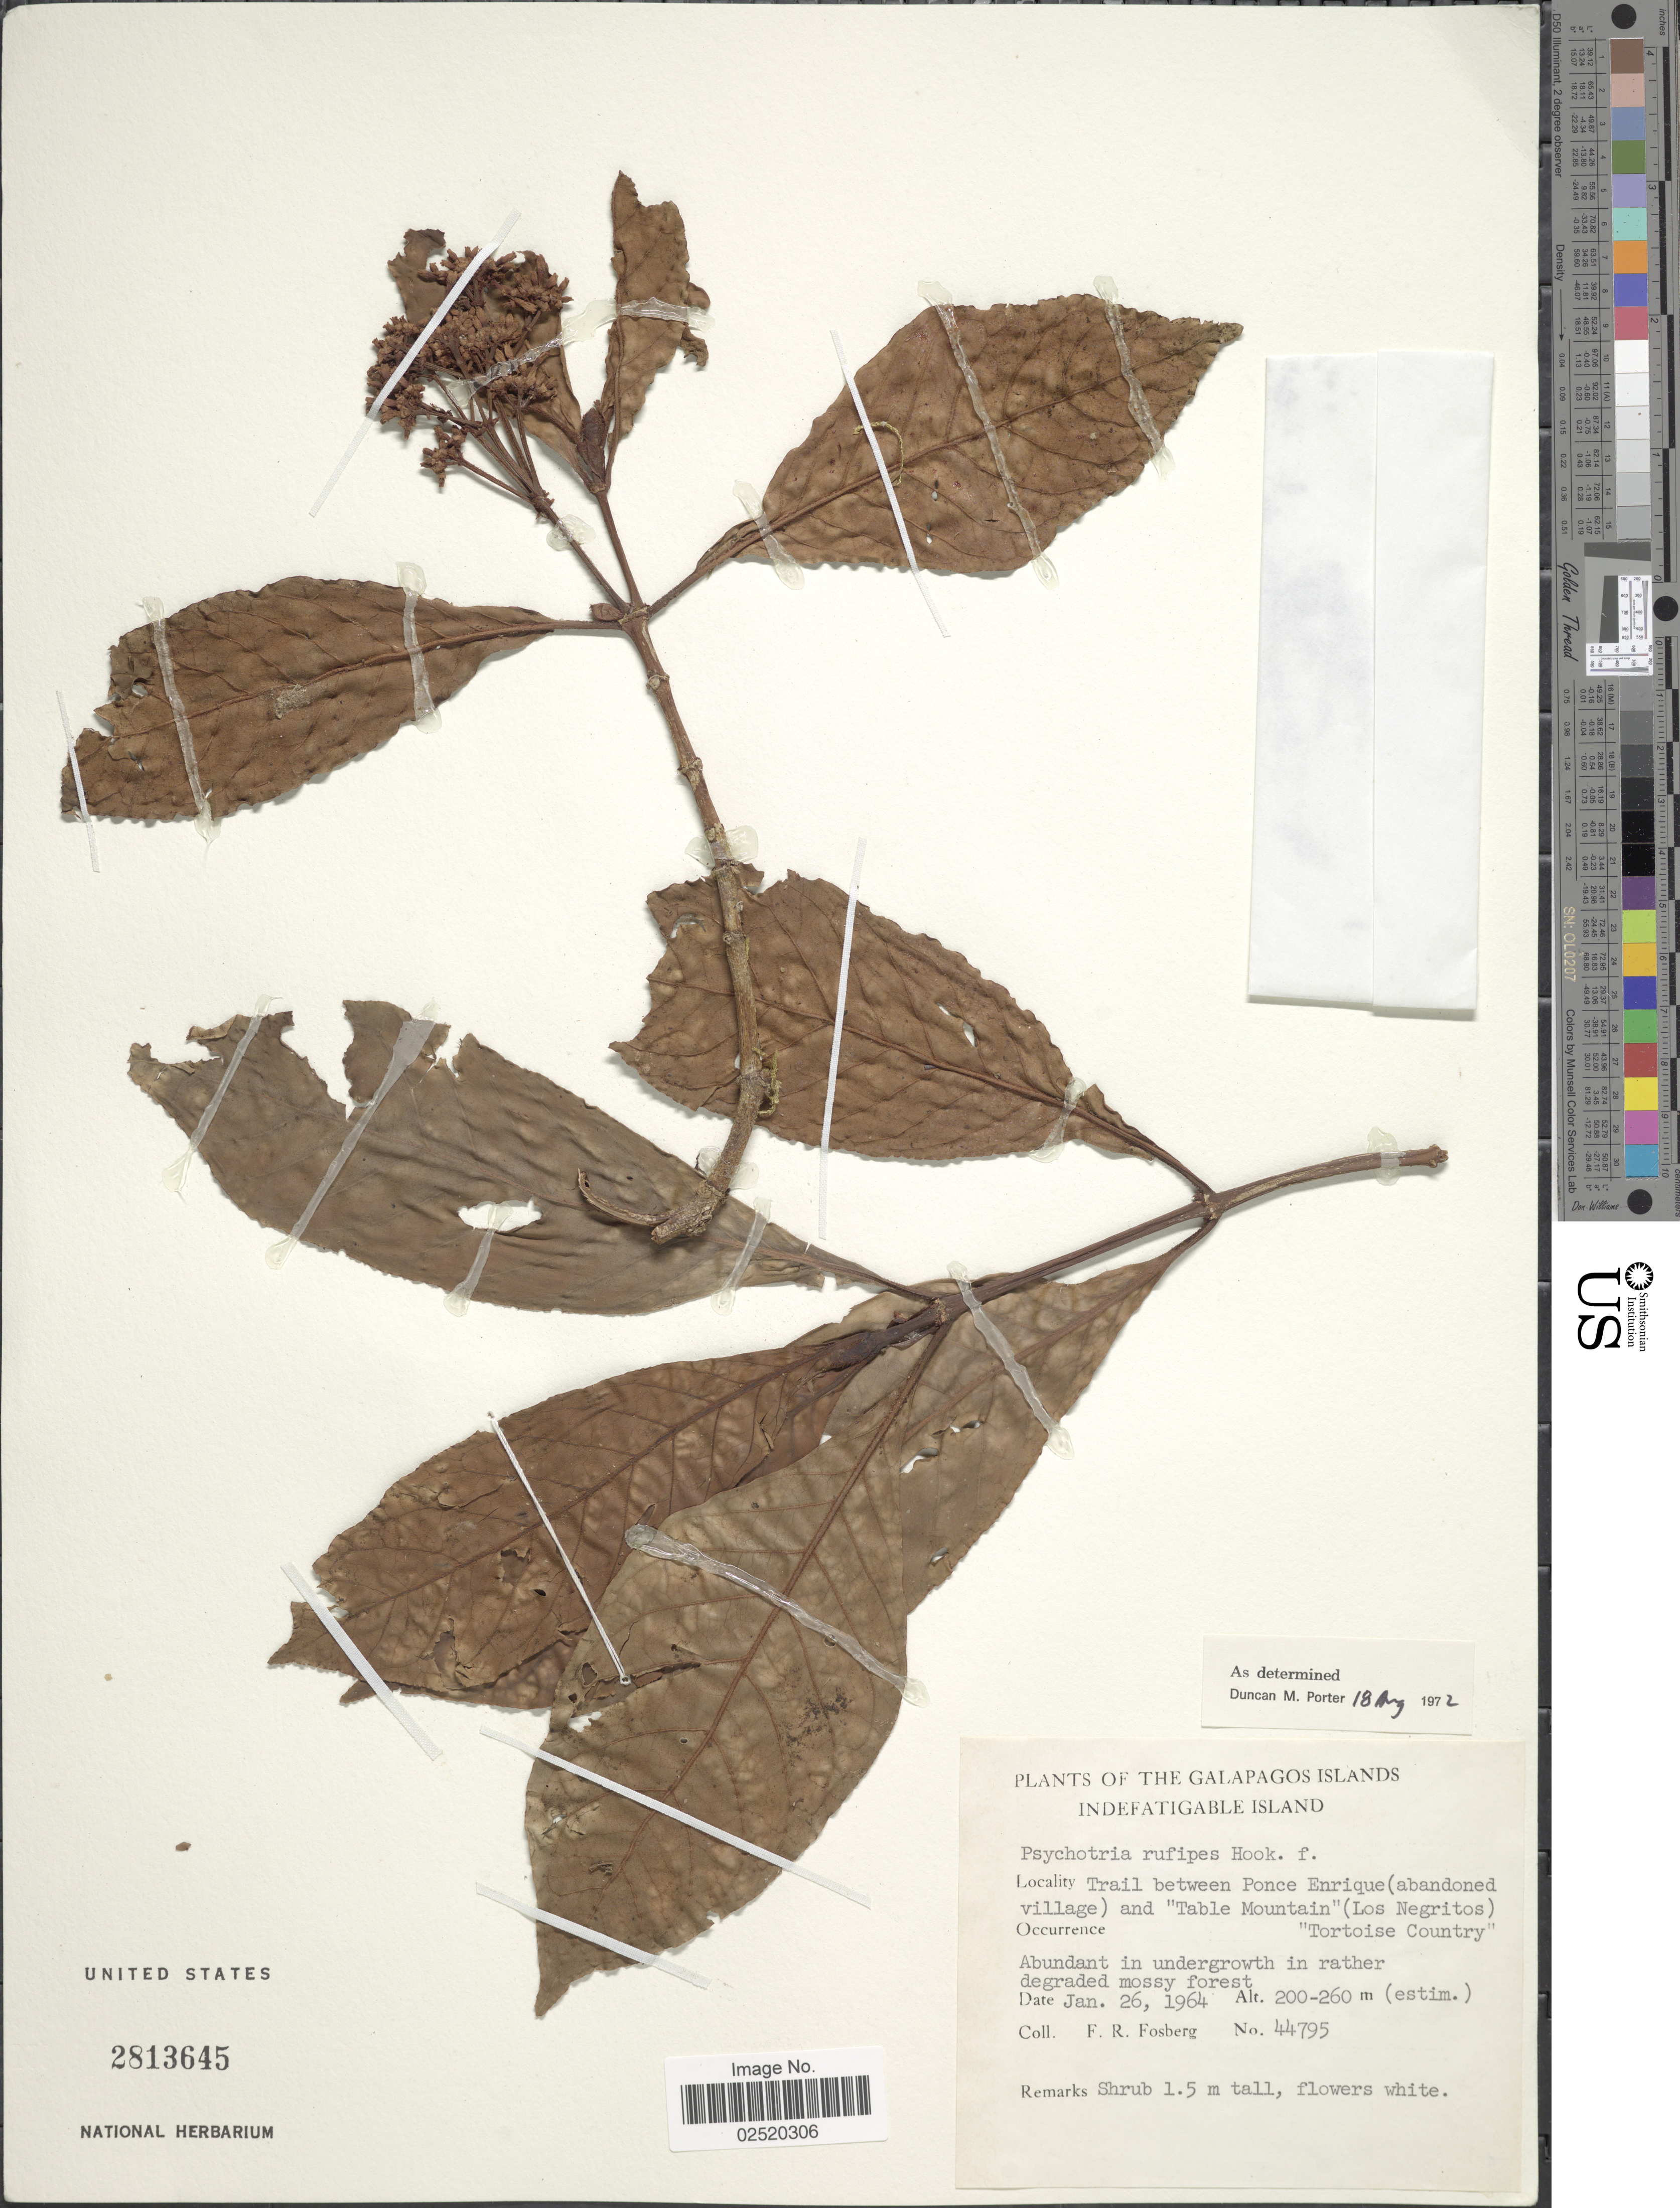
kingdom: Plantae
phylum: Tracheophyta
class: Magnoliopsida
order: Gentianales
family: Rubiaceae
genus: Psychotria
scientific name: Psychotria rufipes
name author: Hook. f.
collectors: F. R. Fosberg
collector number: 44795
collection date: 1964-01-26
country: Ecuador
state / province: Colón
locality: The Galapagos Islands, Indefatigable Island, Trail between Ponce Enrique (abandoned village) and Table Mountain (Los Negritos) Tortoise Country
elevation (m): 200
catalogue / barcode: US 2813645